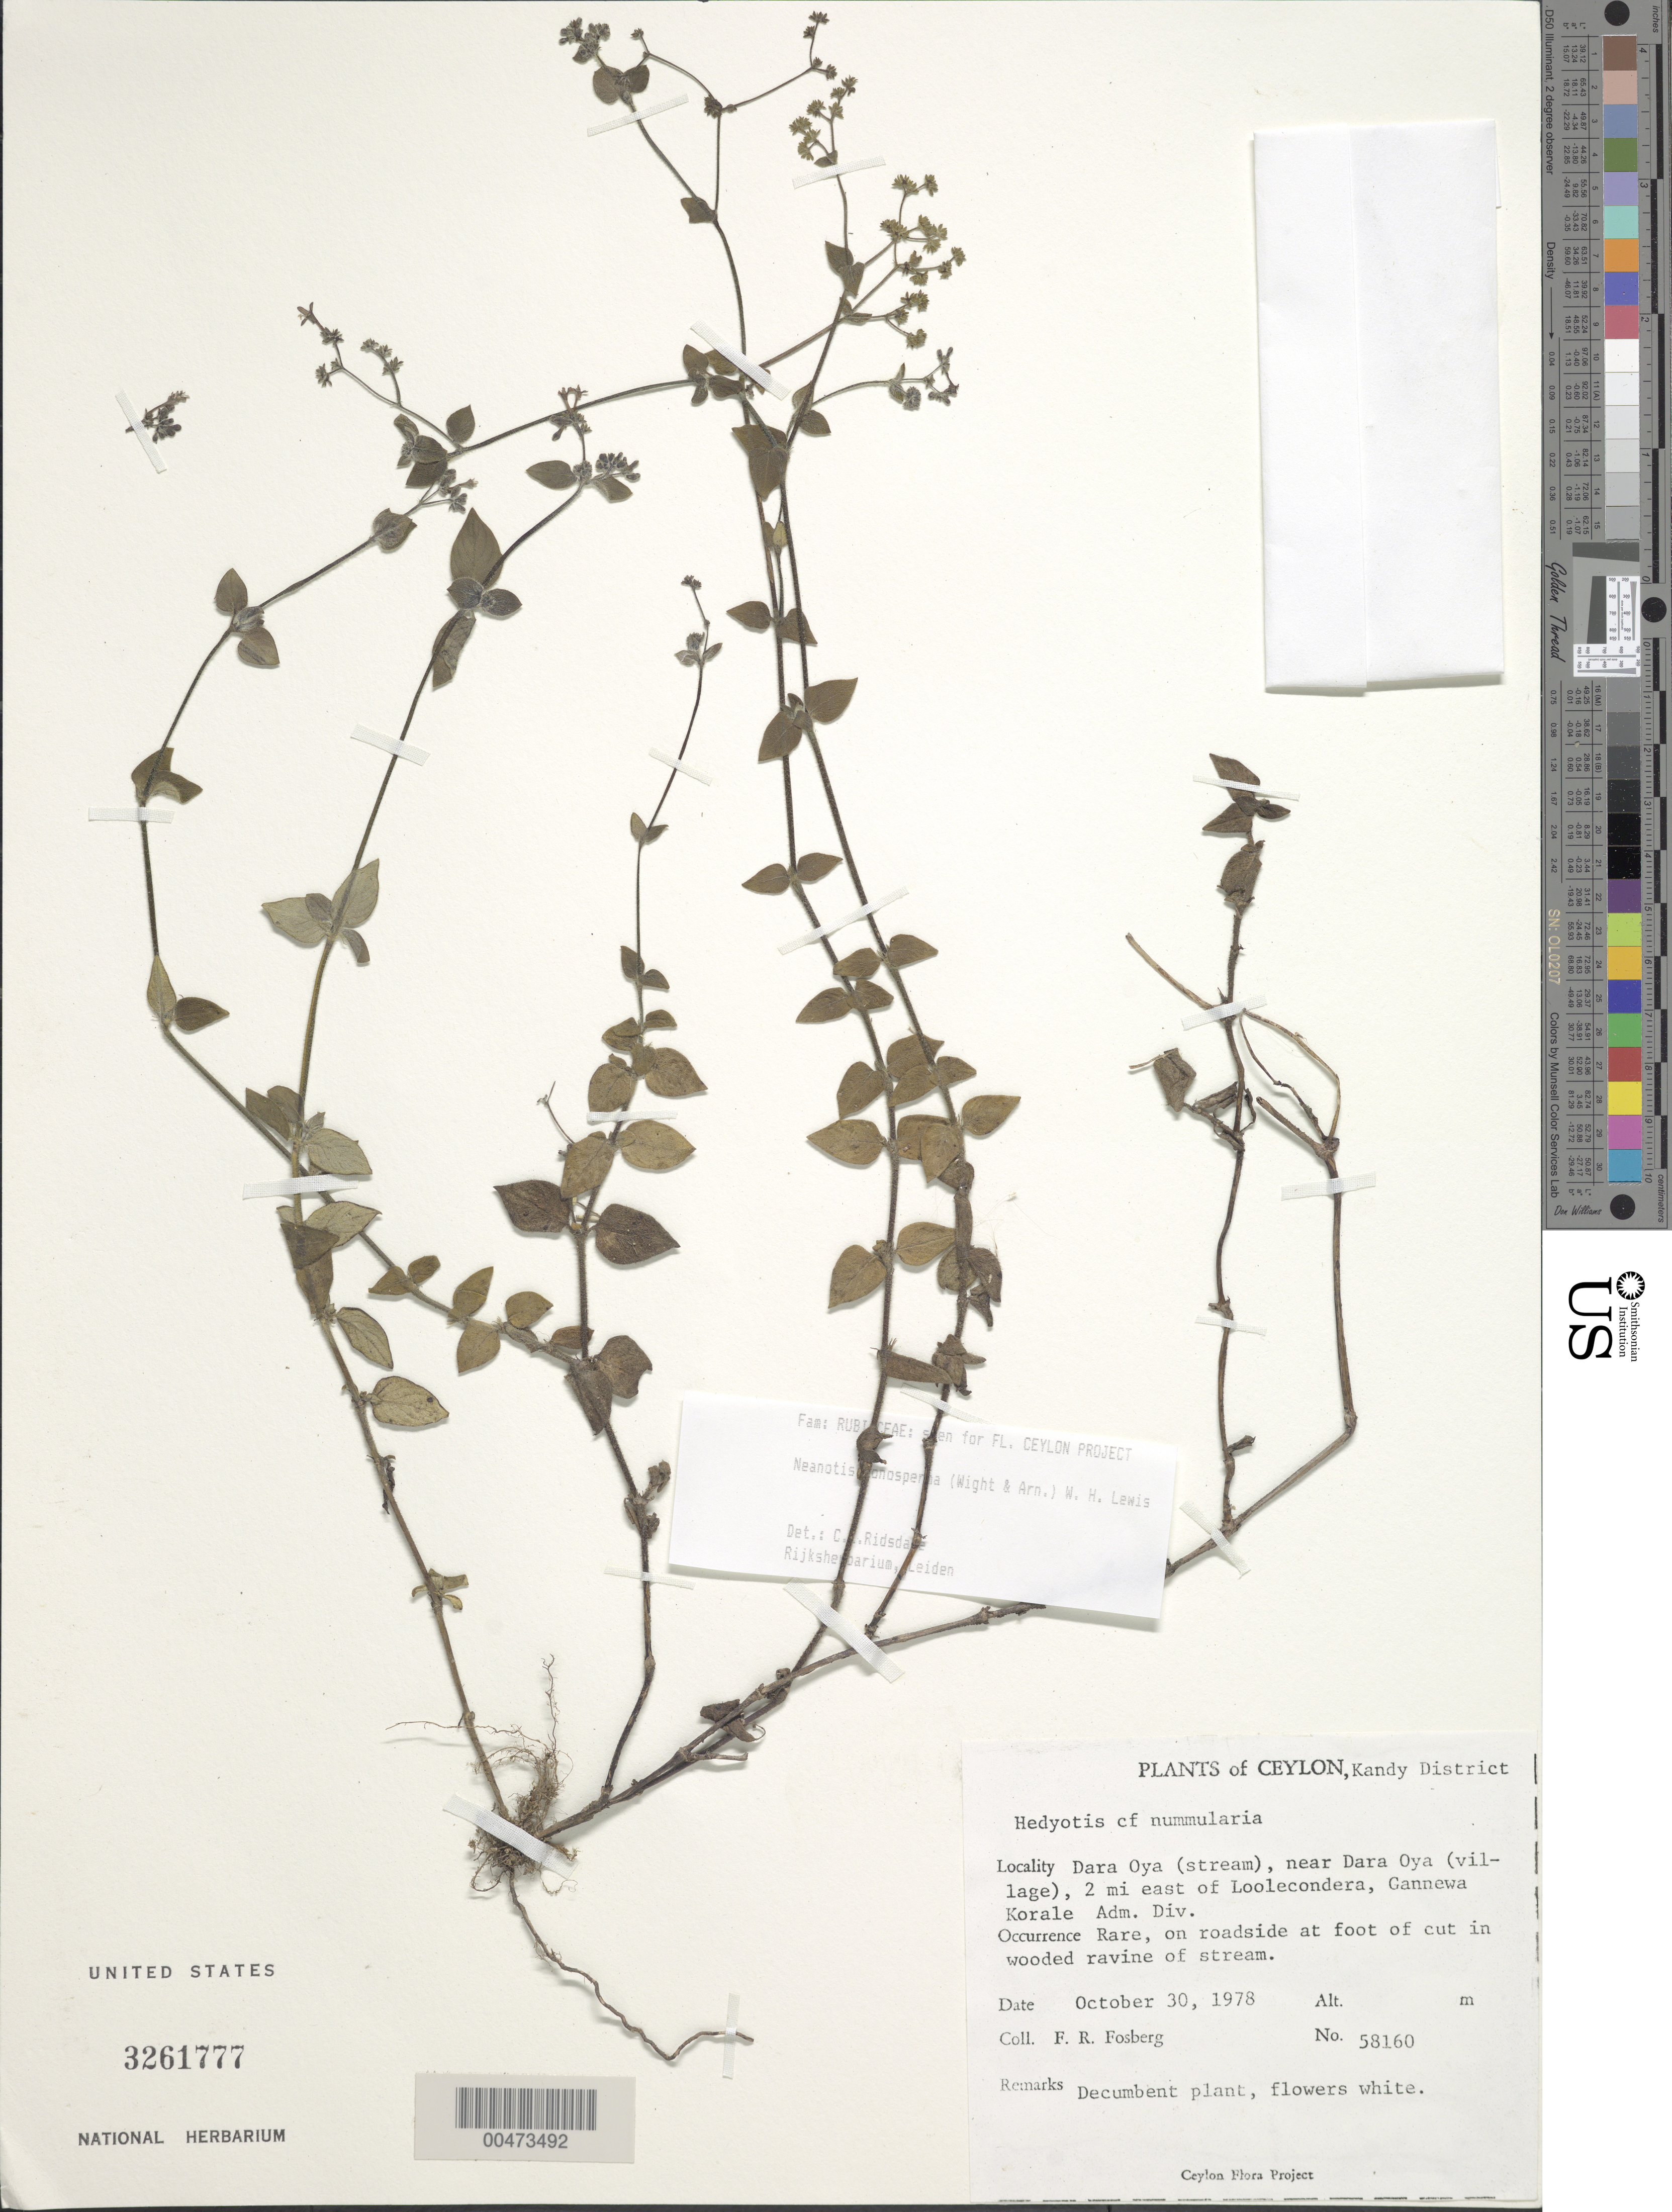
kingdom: Plantae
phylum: Tracheophyta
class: Magnoliopsida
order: Gentianales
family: Rubiaceae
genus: Neanotis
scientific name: Neanotis monosperma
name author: (Wight & Arn.) W.H. Lewis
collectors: F. R. Fosberg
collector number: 58160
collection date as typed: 30 Oct 1978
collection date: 1978-10-30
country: Sri Lanka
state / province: Central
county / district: Kandy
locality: Dara Oya (stream), near Dara Oya (village), 2 mi E of Loolecondera, Gannewa Korale Adm. Div.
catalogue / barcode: US 3261777